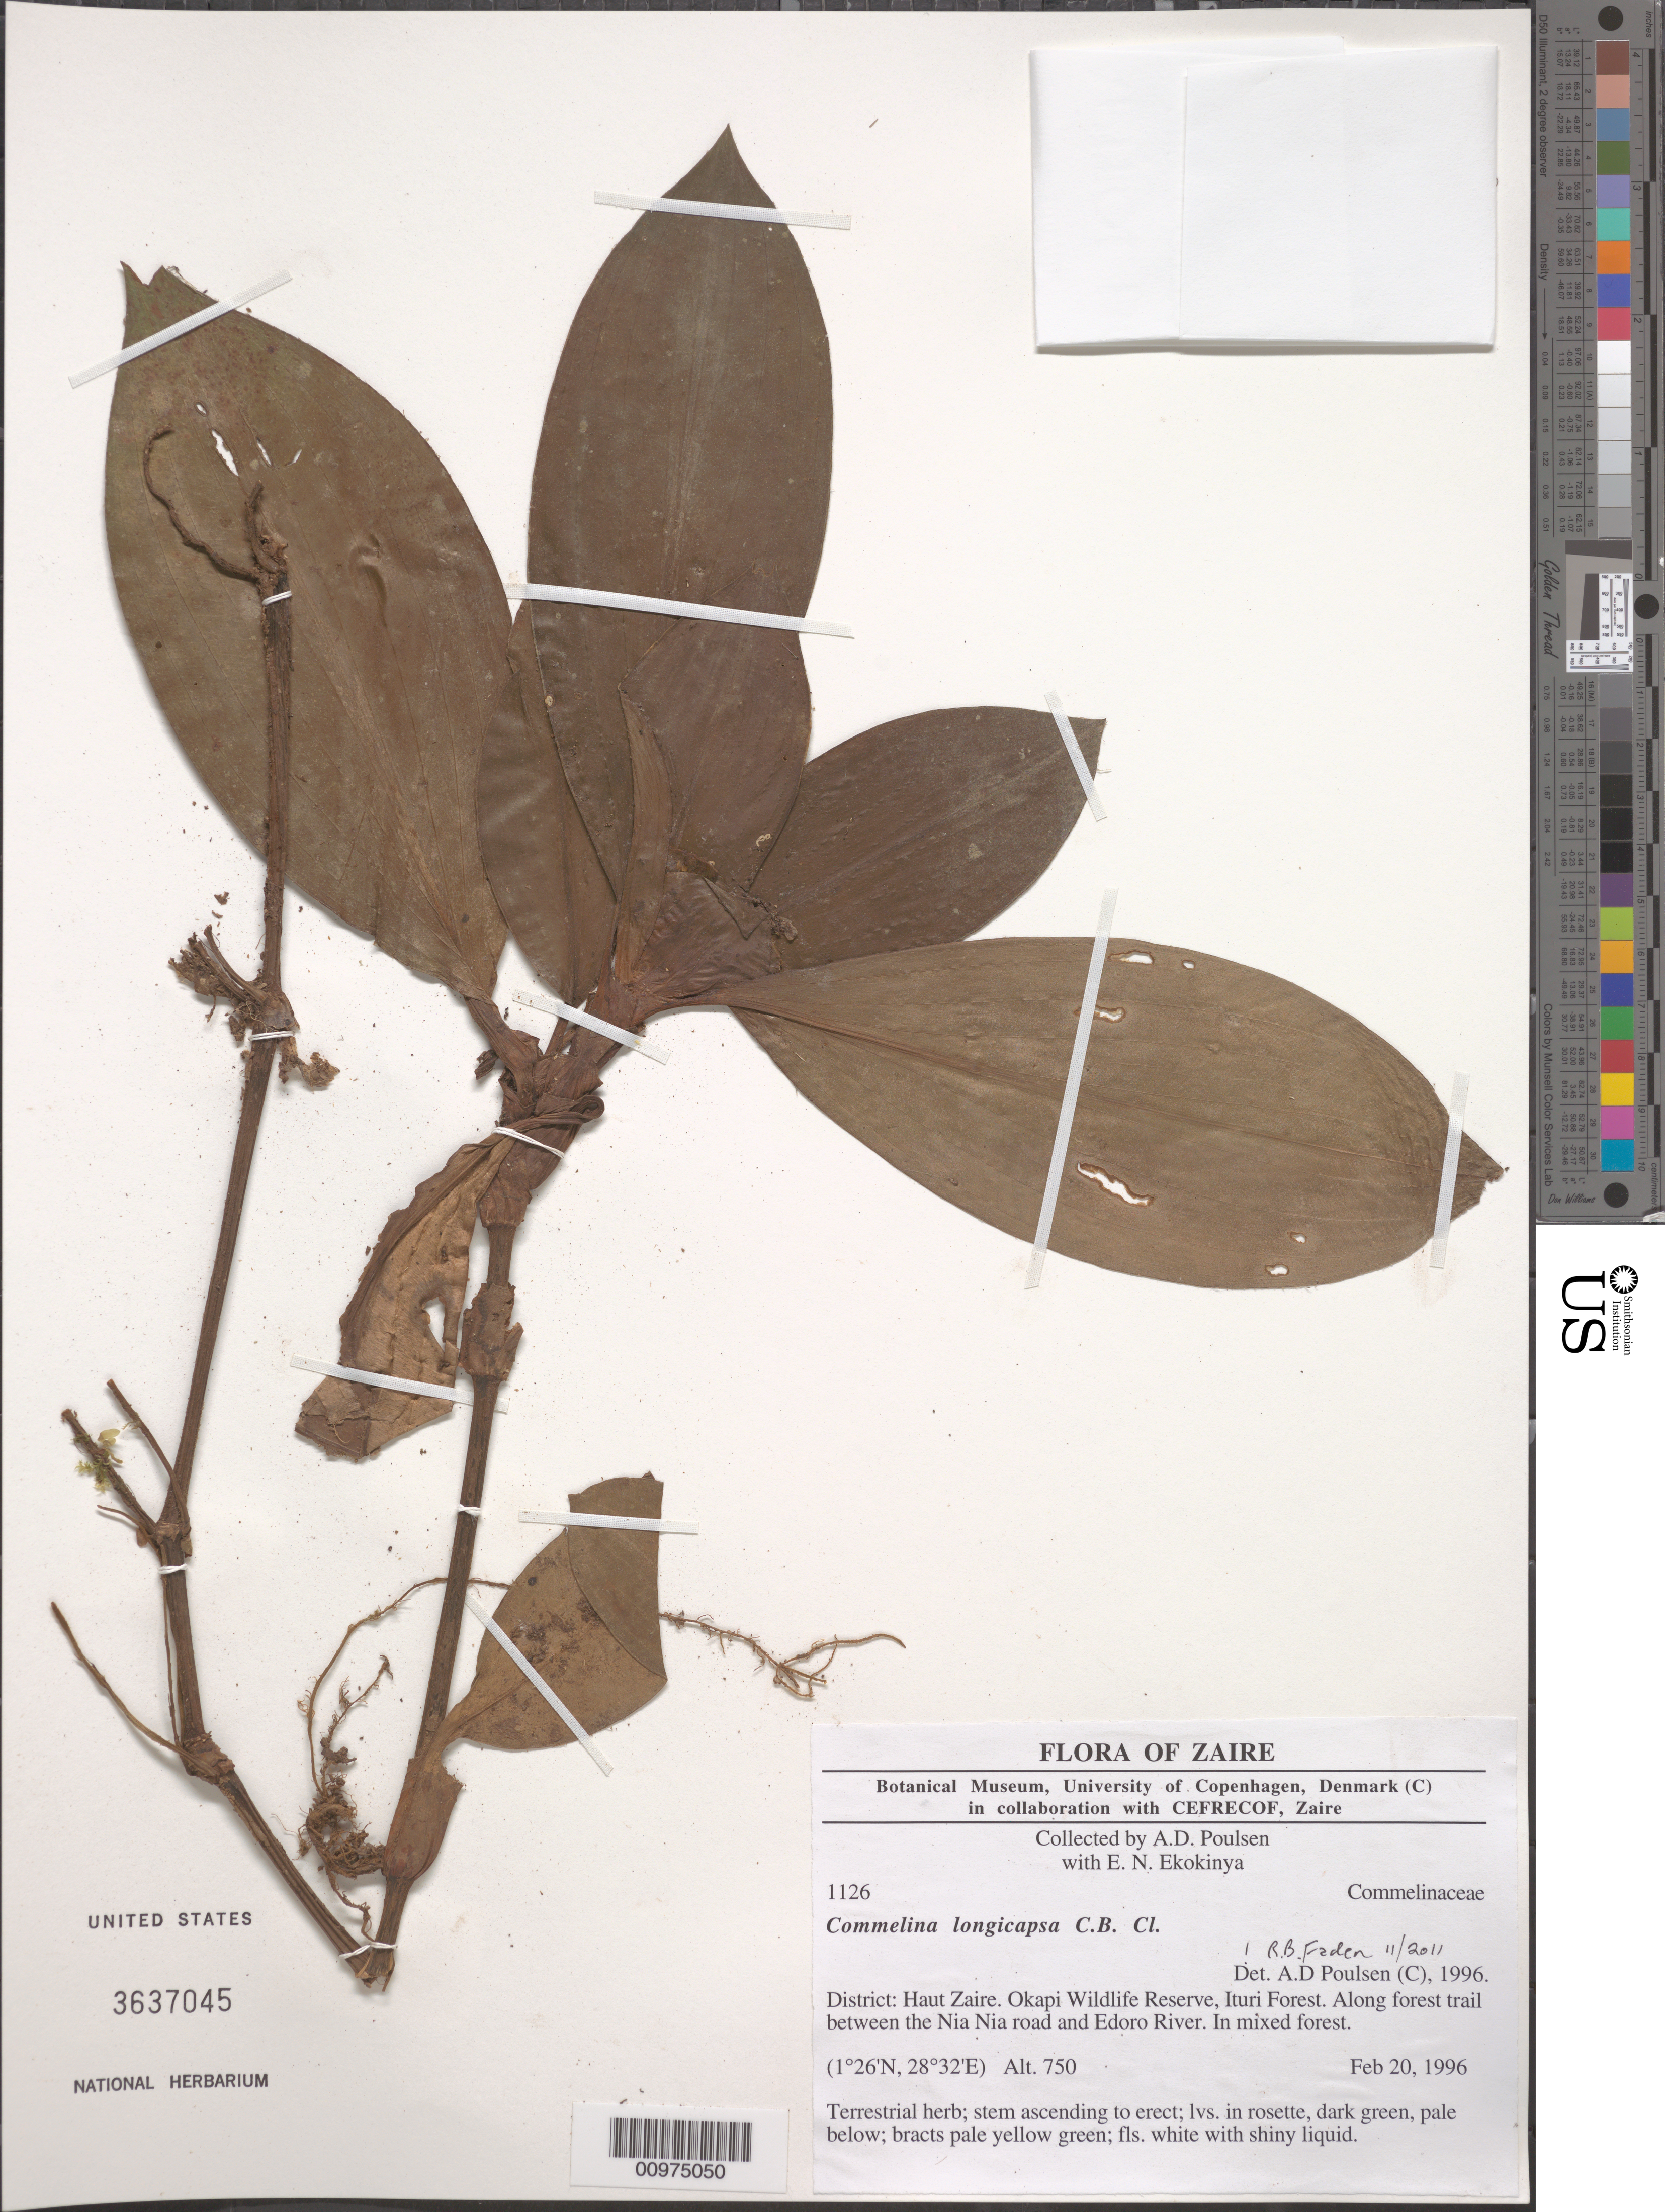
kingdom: Plantae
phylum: Tracheophyta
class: Liliopsida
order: Commelinales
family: Commelinaceae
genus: Commelina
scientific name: Commelina longicapsa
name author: C.B. Clarke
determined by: Faden, Robert B., (US), Smithsonian Institution - National Museum of Natural History (UNITED STATES)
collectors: A. Poulsen & E. Ekokinya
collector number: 1126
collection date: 1996-02-20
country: Congo, Democratic Republic of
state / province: Nord-Kivu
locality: Okapi Wildlife Reserve, Ituri Forest. Along forest trail between the Nia Nia road and Edoro River.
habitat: In mixed forest.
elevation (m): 750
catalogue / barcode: US 3637045